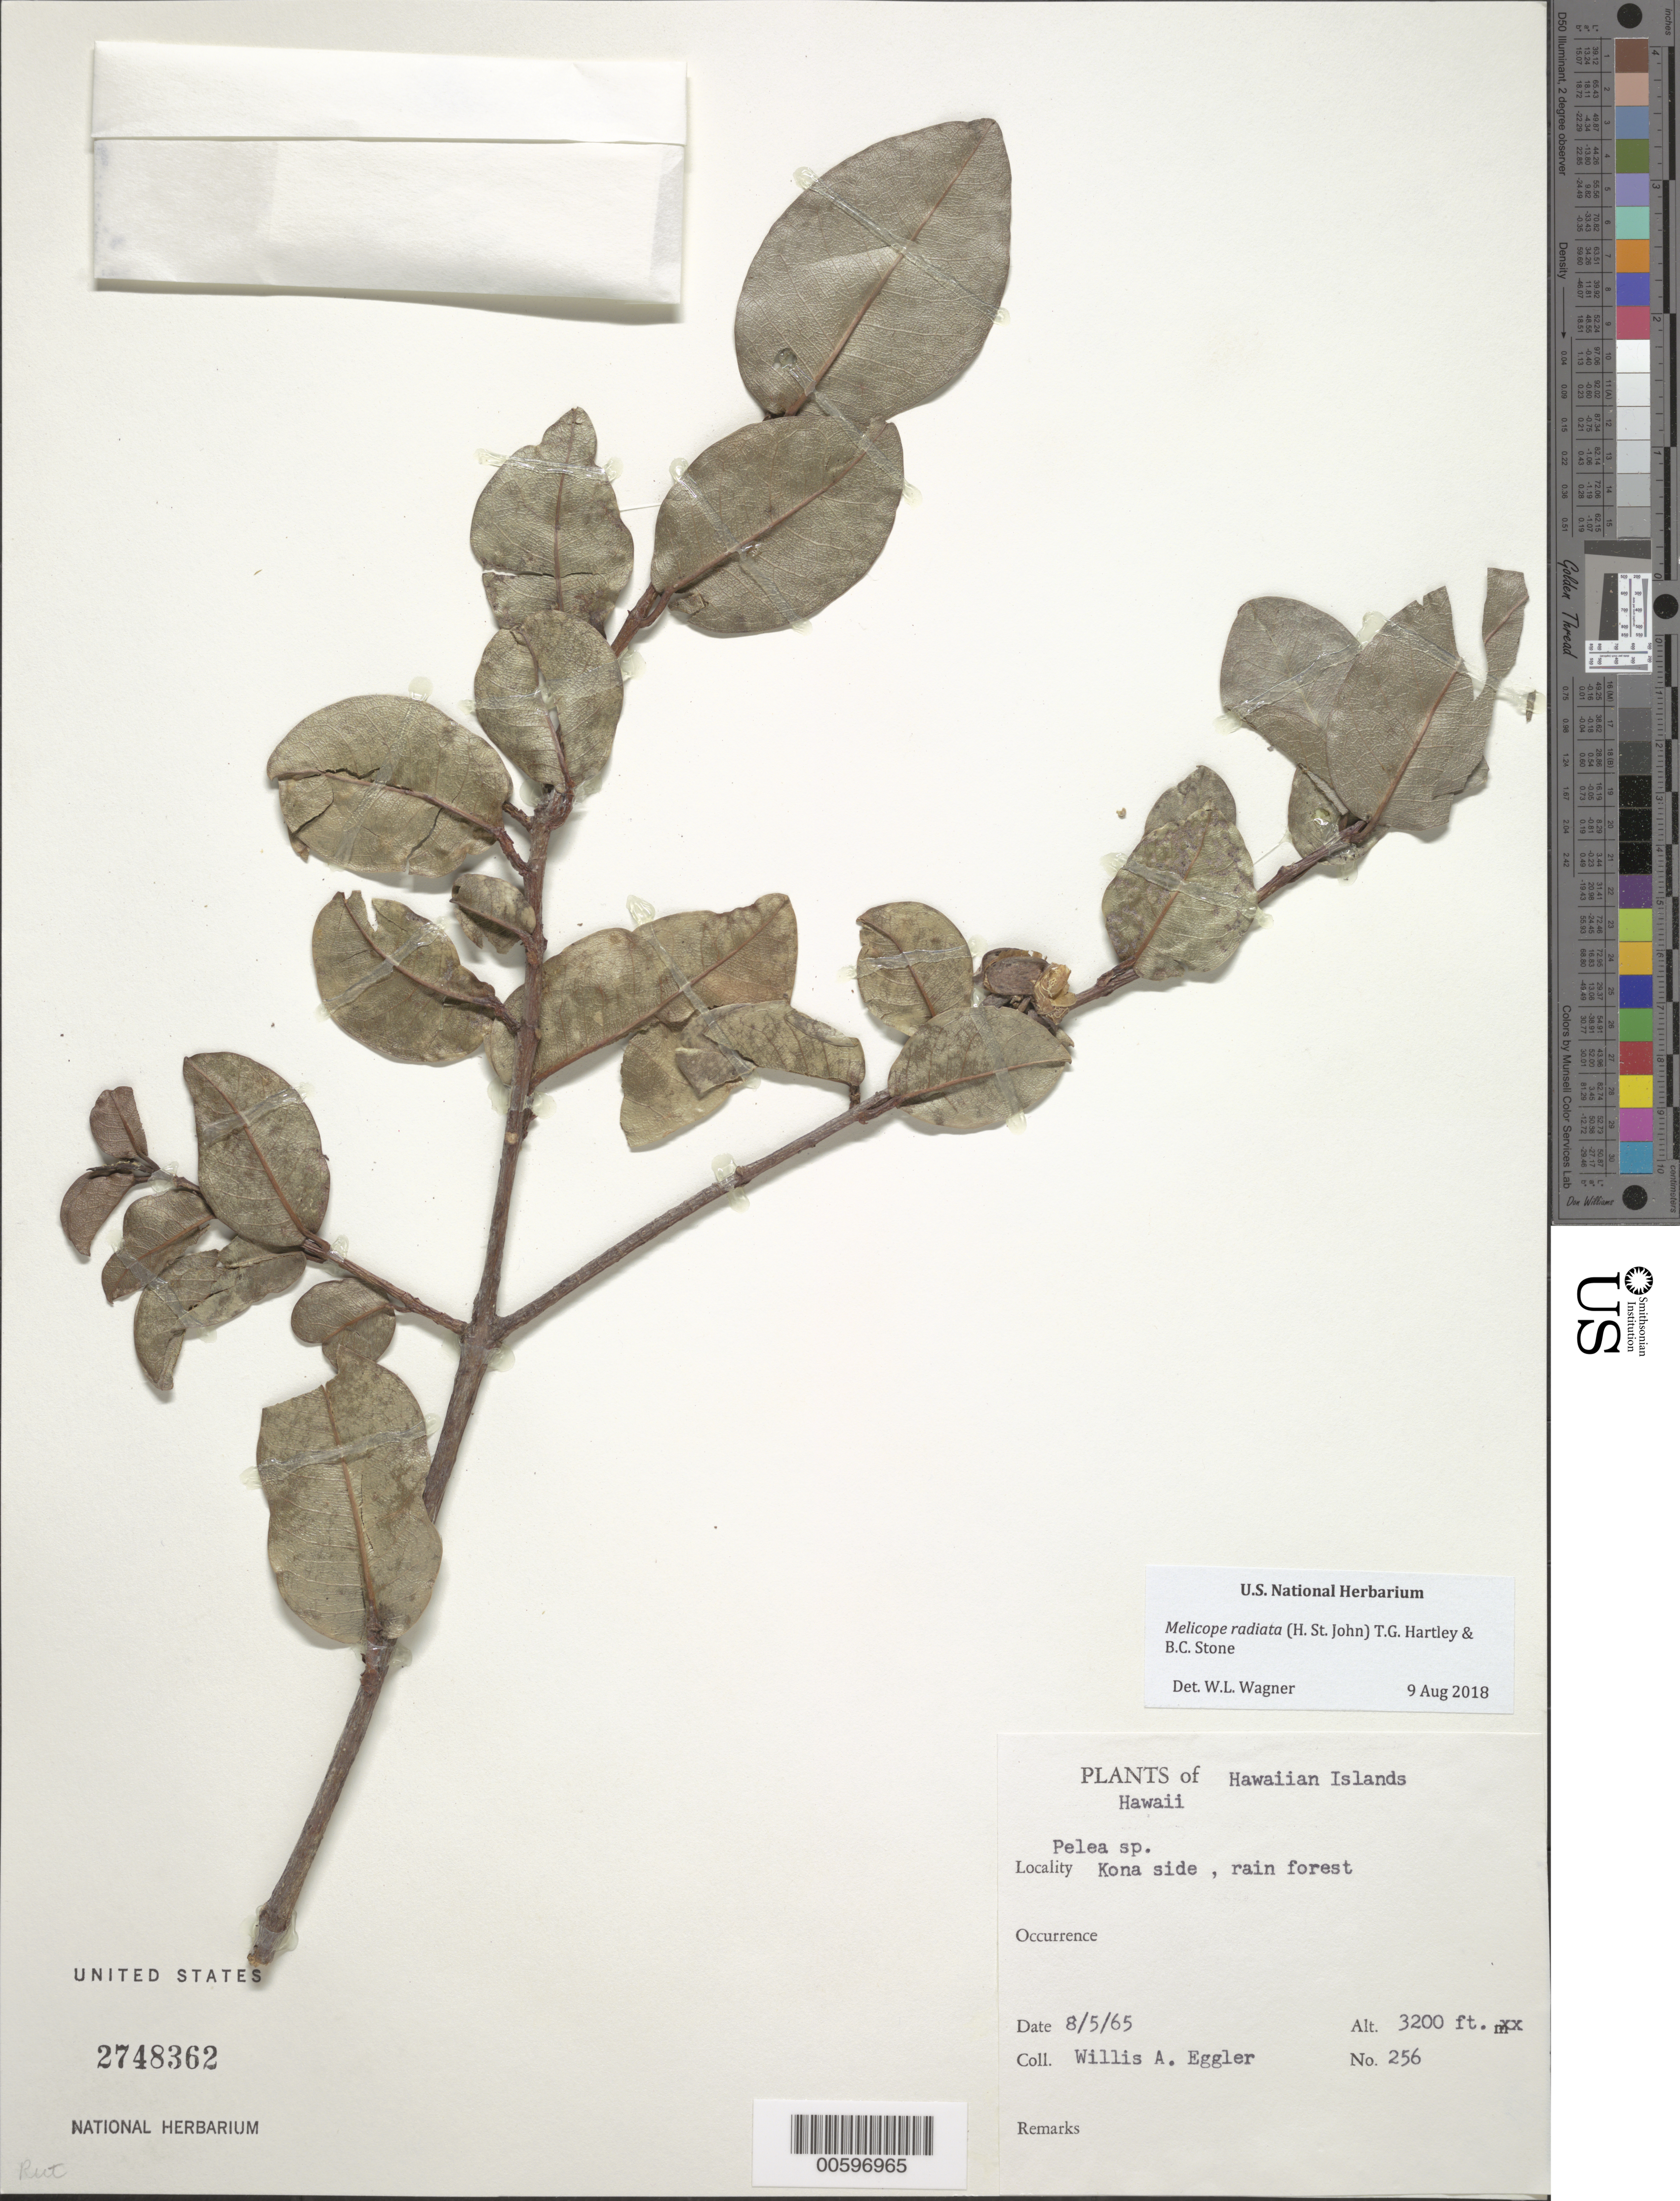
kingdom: Plantae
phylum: Tracheophyta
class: Magnoliopsida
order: Sapindales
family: Rutaceae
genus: Melicope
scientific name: Melicope radiata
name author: (H. St. John) T.G. Hartley & B.C. Stone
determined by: Wagner, W. L., (BOT), Smithsonian Institution - National Museum of Natural History (UNITED STATES)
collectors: W. A. Eggler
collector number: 256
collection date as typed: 5 Aug 1965 or 8 May 1965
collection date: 1965-05-08 or 1965-08-05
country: United States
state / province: Hawaii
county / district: Hawaii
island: Hawaii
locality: Kona side.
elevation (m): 975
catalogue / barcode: US 2748362